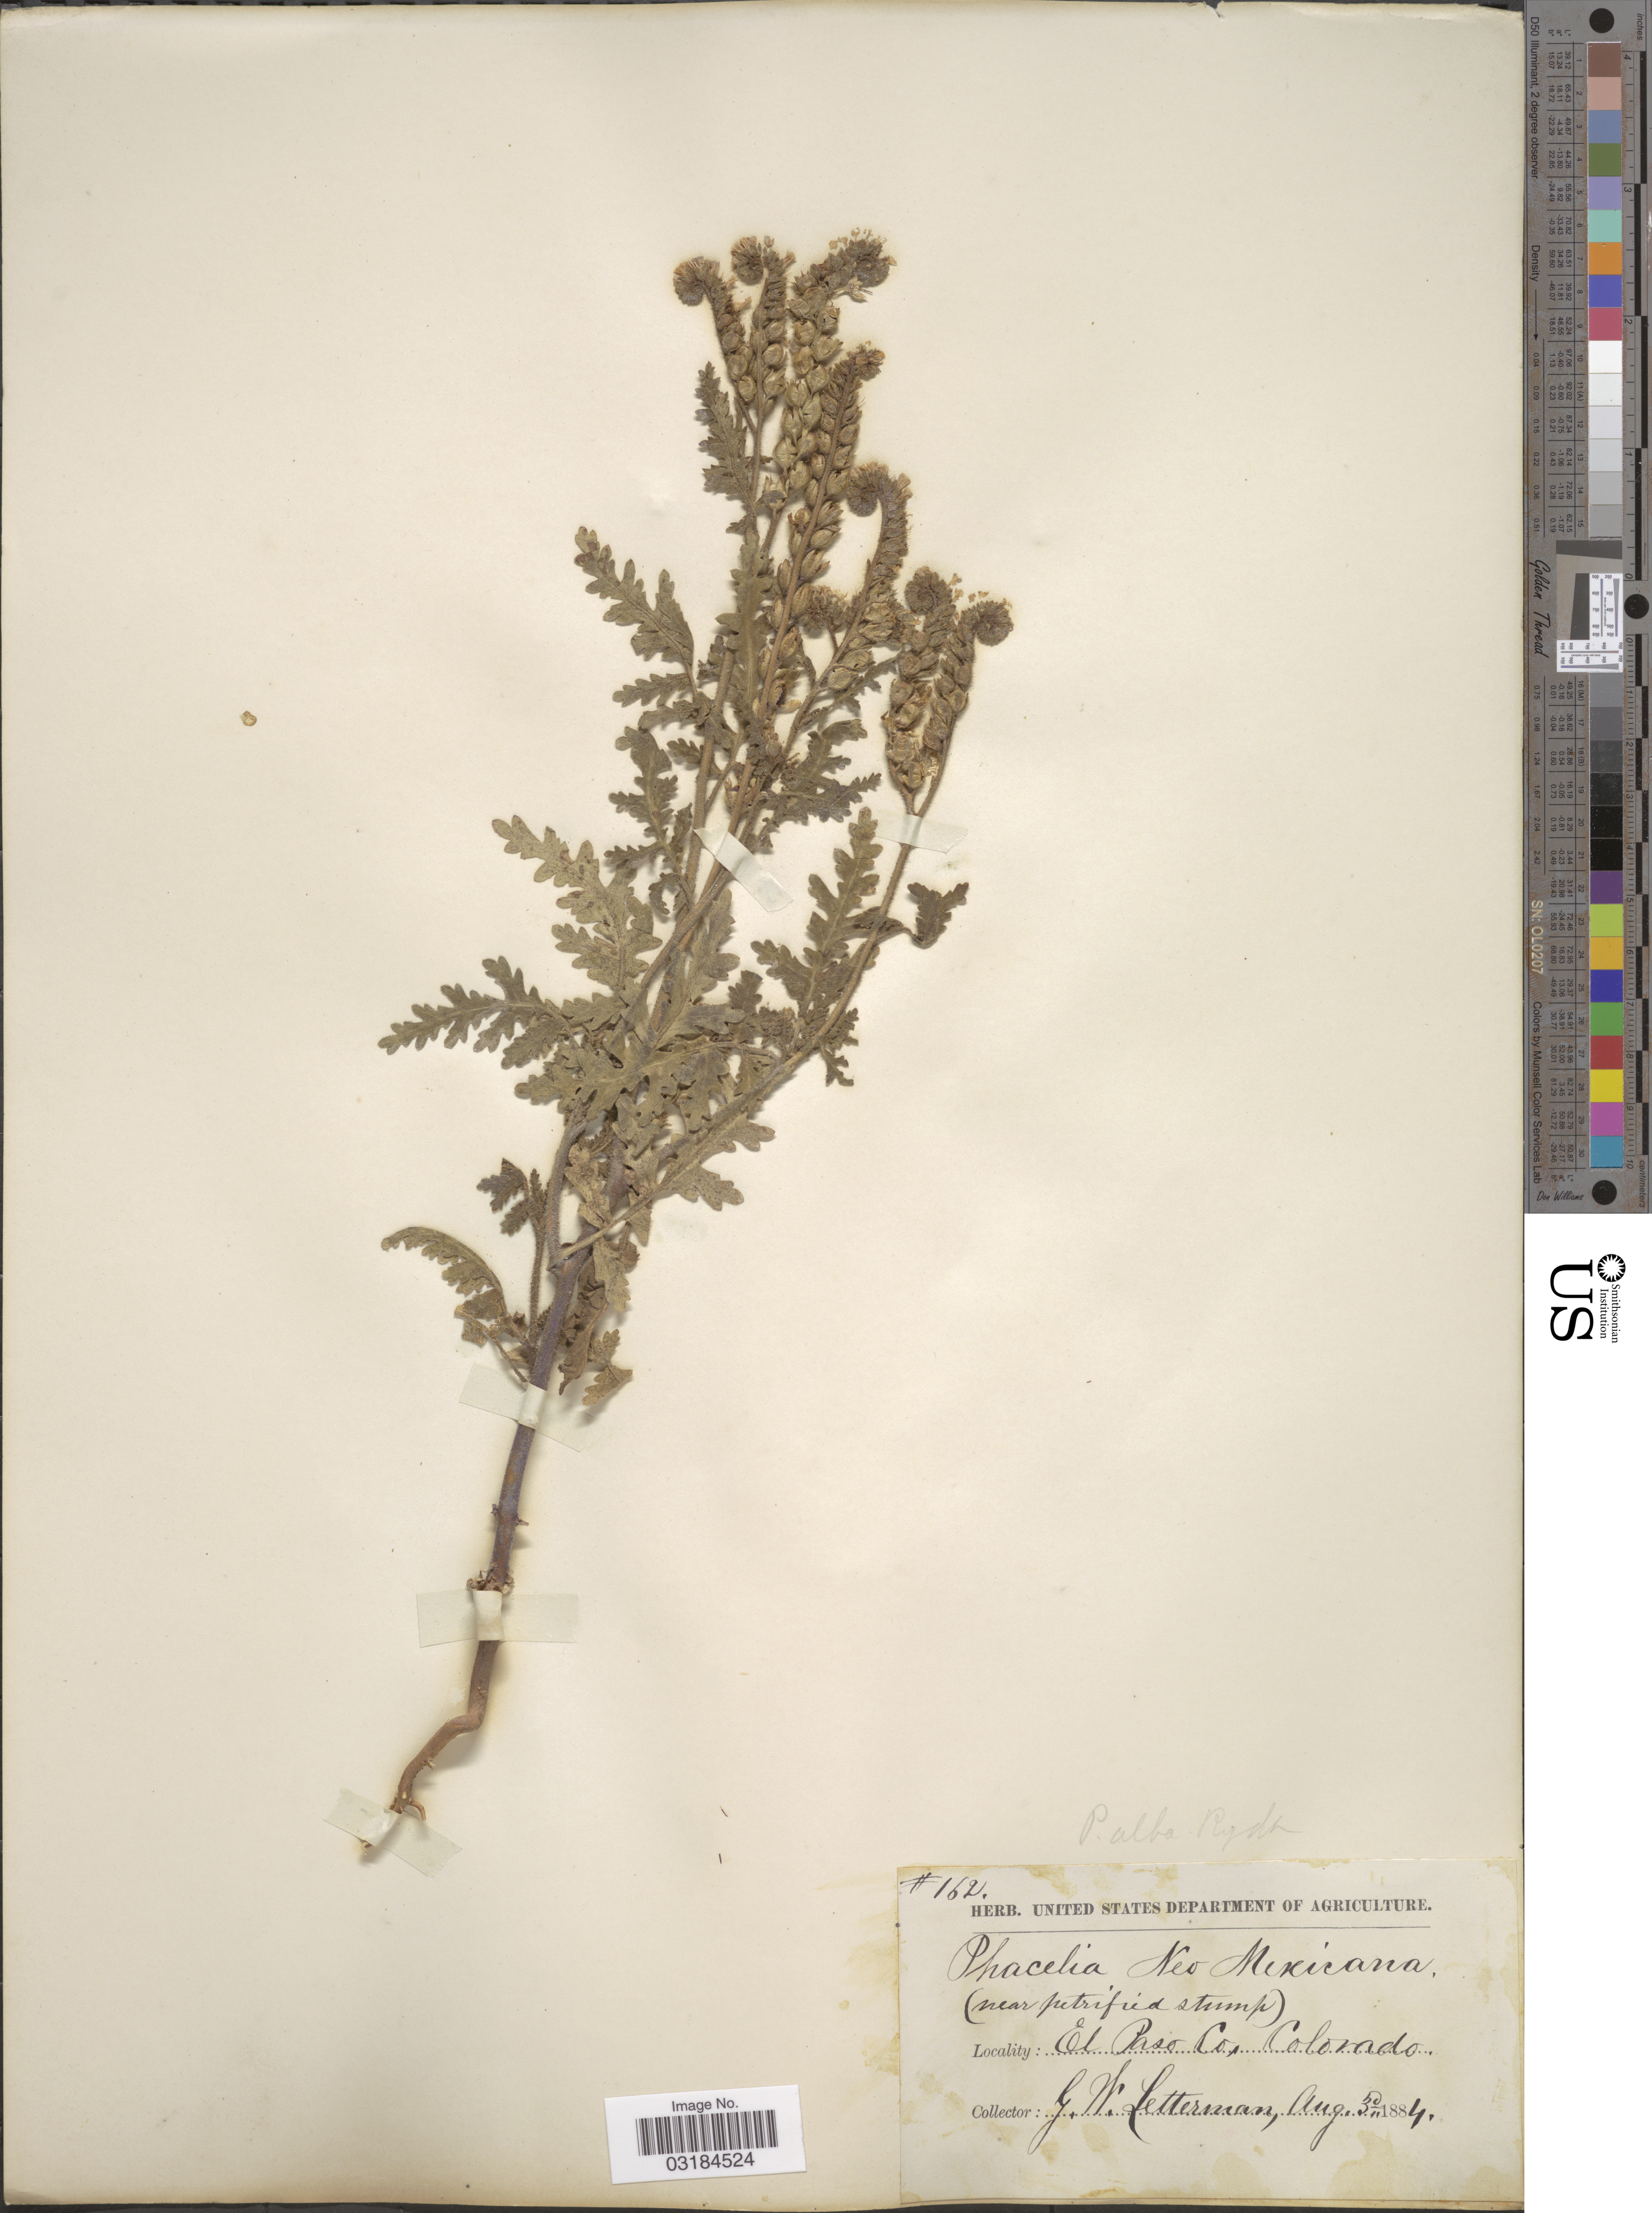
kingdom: Plantae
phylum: Tracheophyta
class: Magnoliopsida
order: Boraginales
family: Hydrophyllaceae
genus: Phacelia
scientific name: Phacelia alba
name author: Rydb.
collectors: G. W. Letterman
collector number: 162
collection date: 1884-08-03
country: United States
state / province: Colorado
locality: El Paso Co.